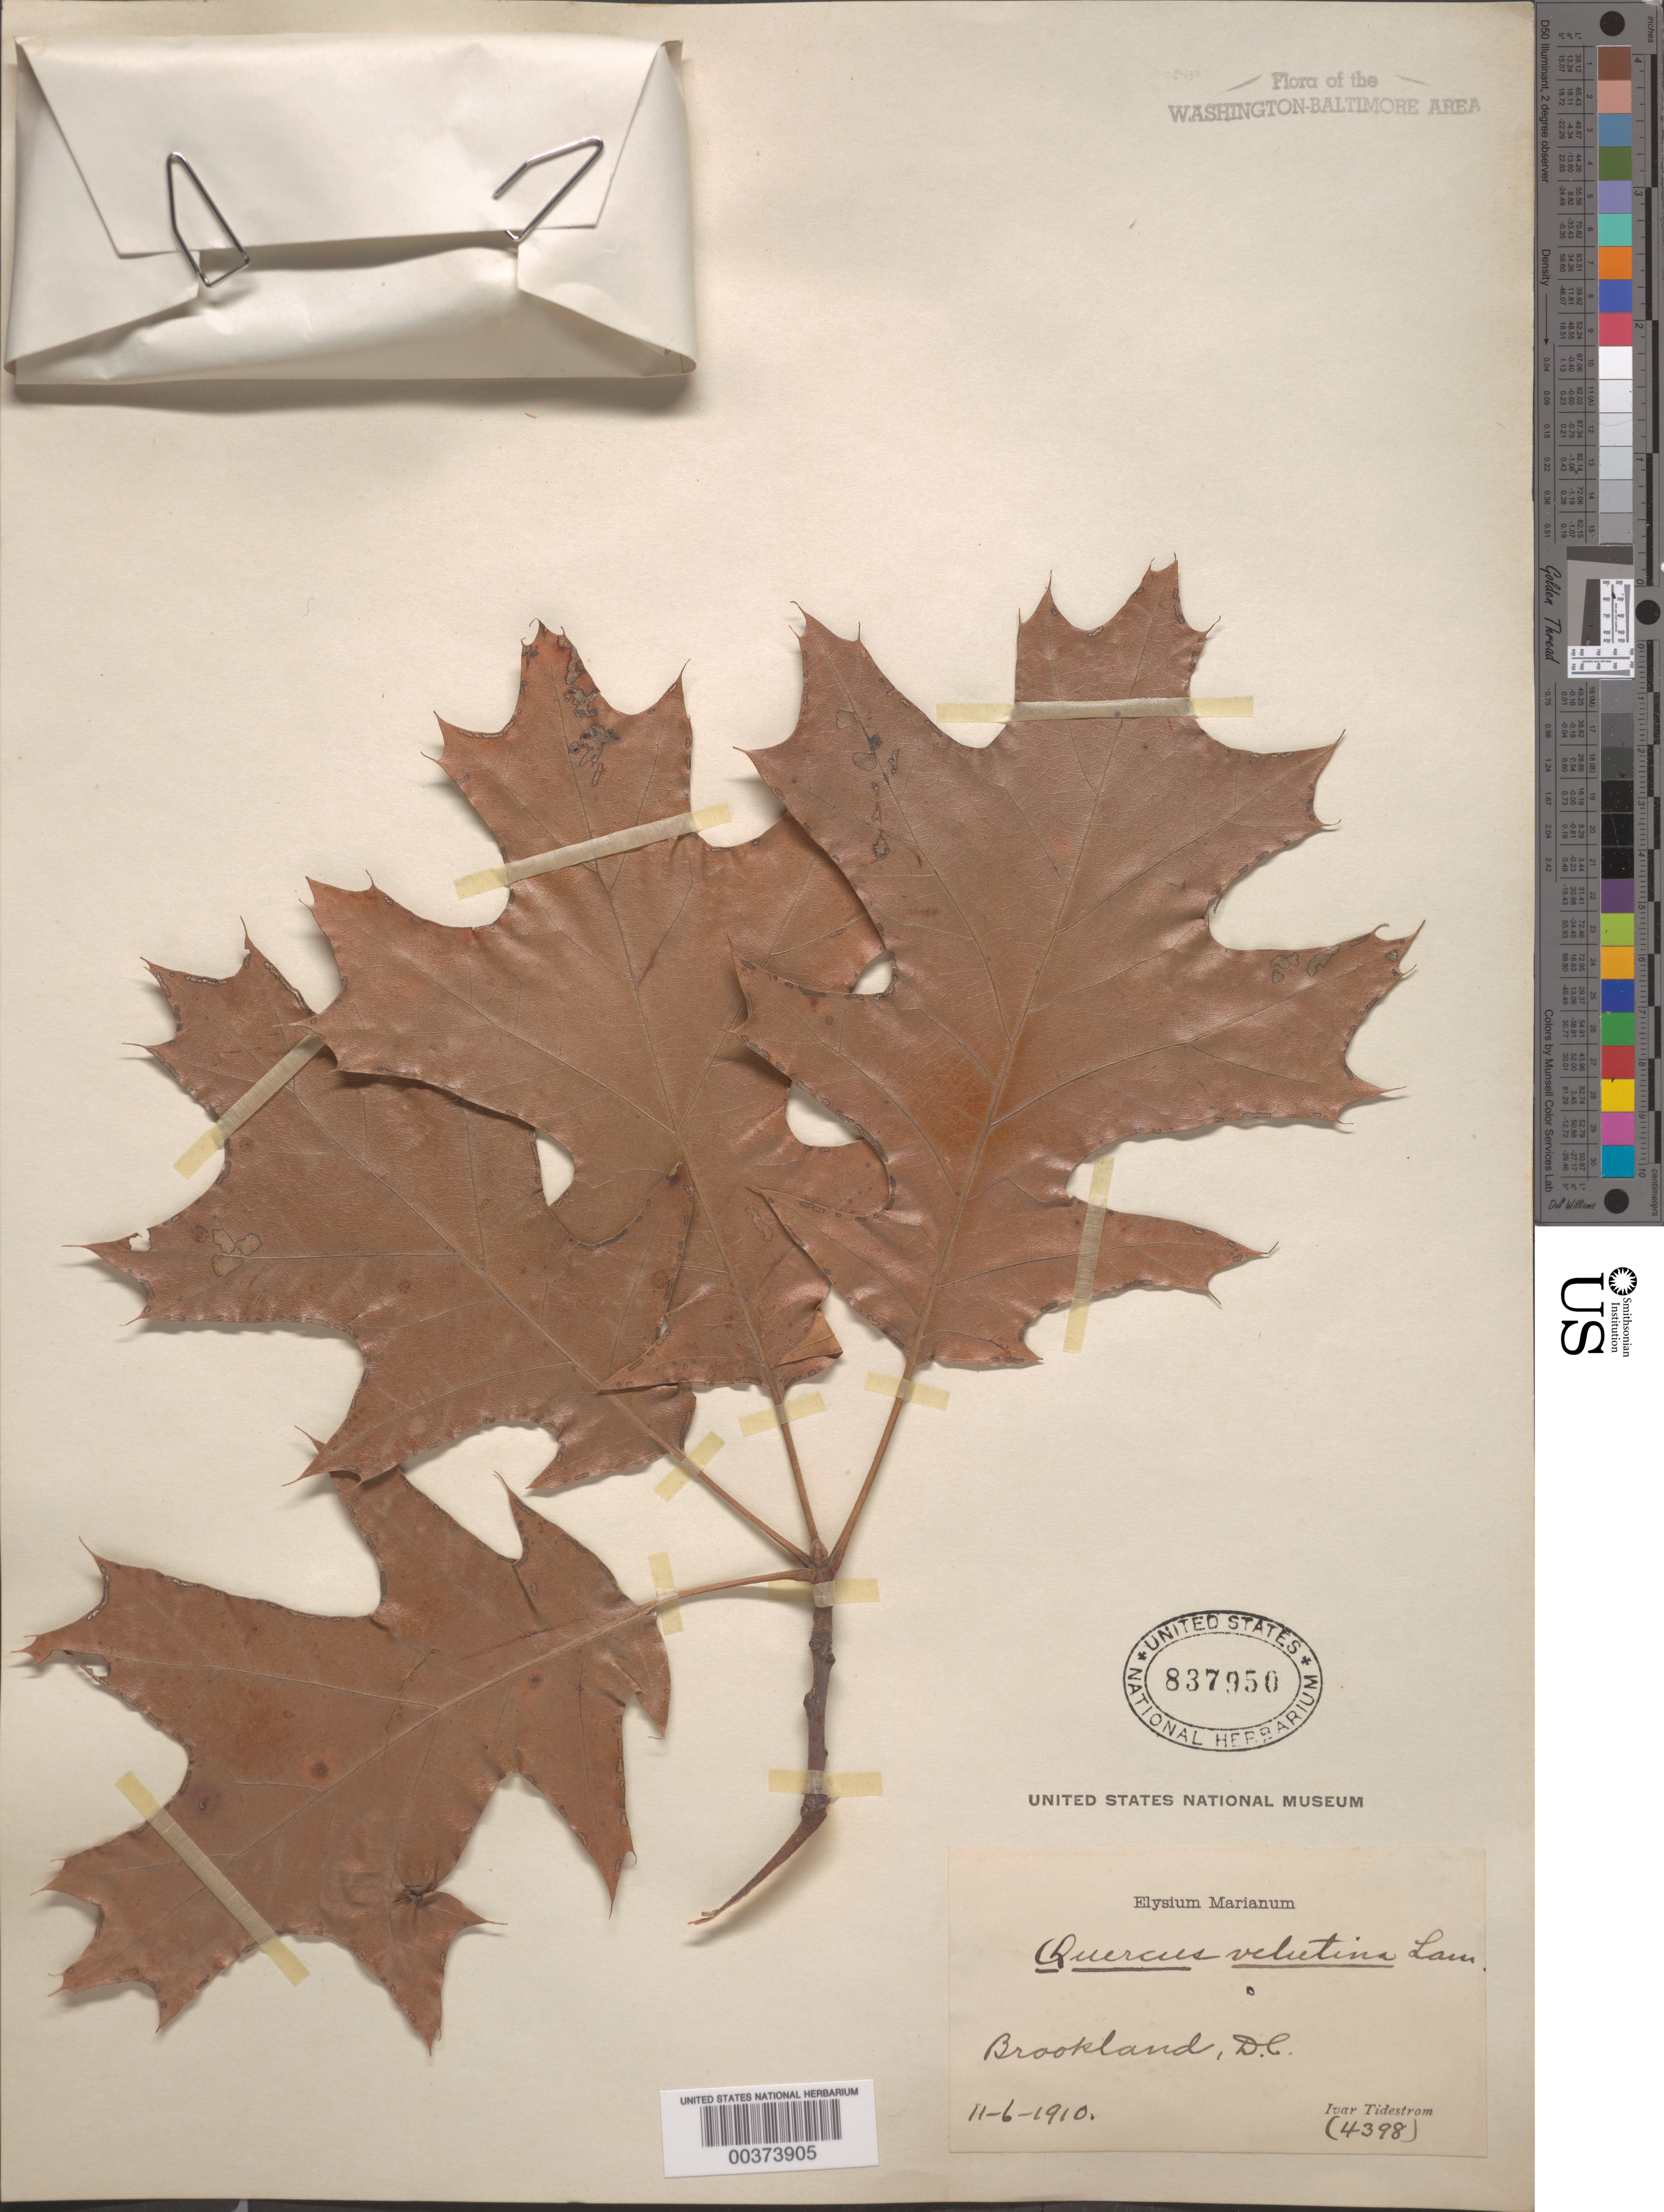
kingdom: Plantae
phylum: Tracheophyta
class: Magnoliopsida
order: Fagales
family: Fagaceae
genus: Quercus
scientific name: Quercus velutina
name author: Lam.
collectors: I. F. Tidestrom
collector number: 4398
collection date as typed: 06 Nov 1910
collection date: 1910-11-06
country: United States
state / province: District of Columbia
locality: Brookland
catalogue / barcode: US 837950